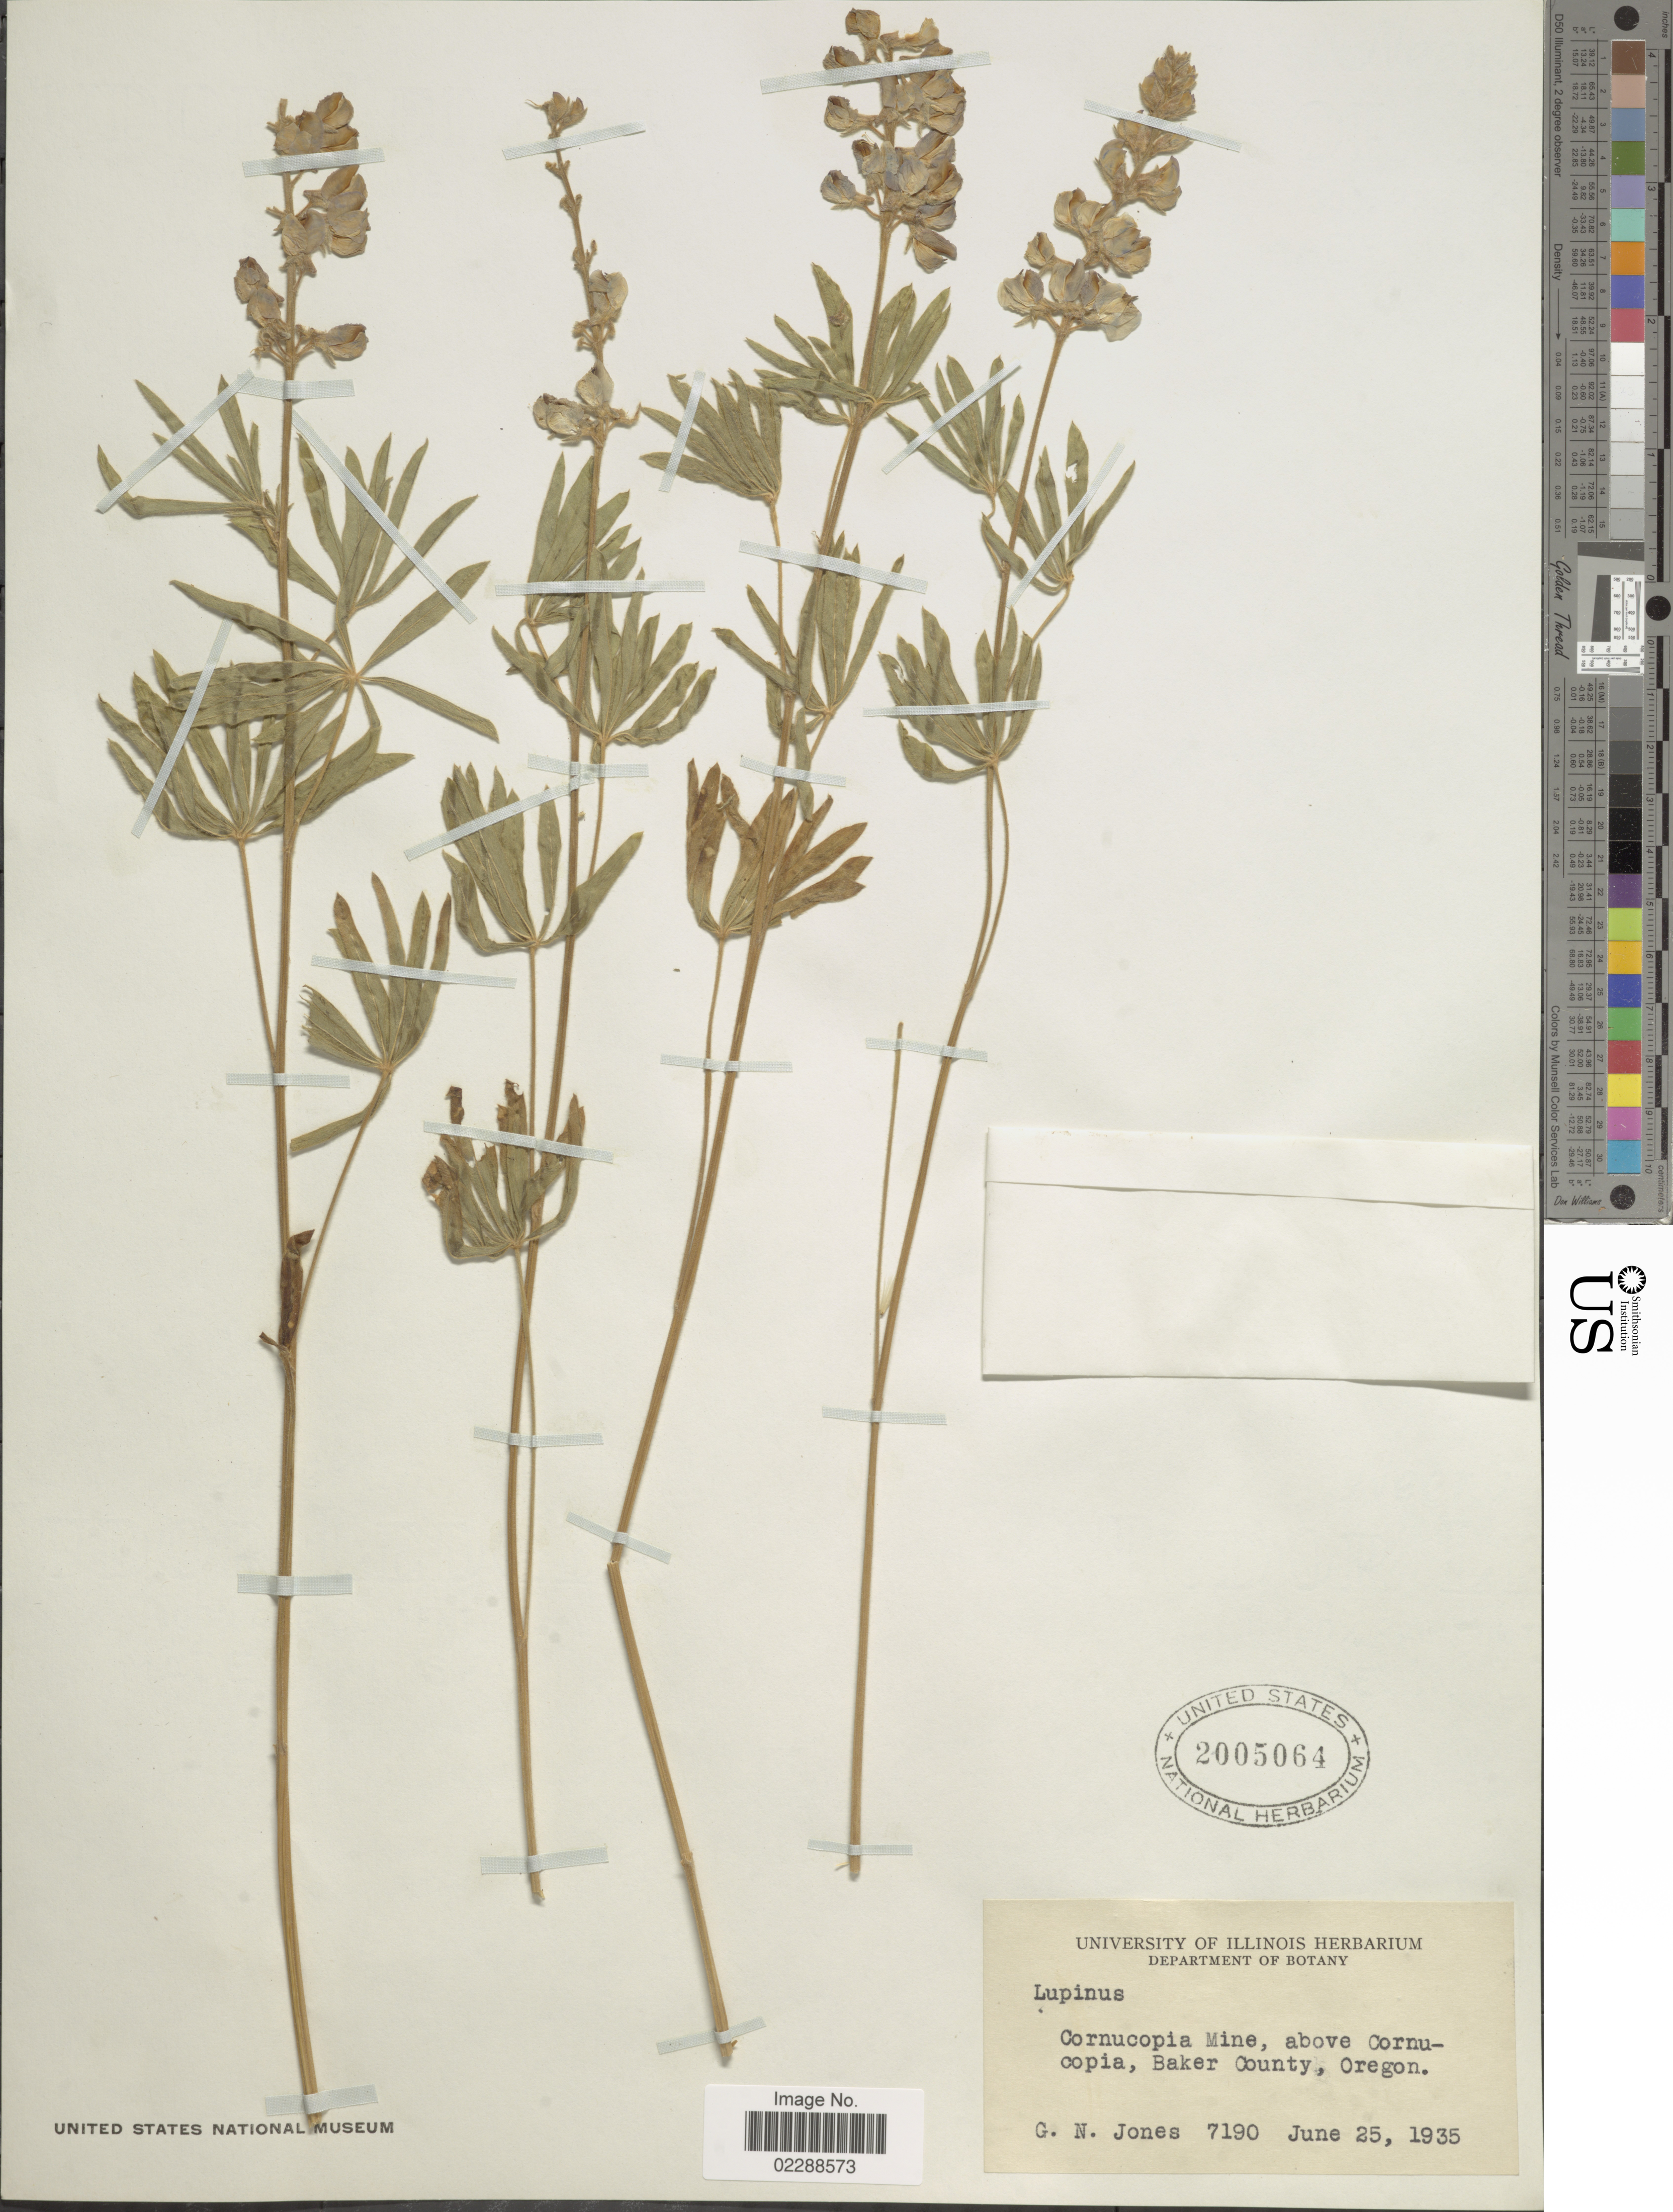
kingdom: Plantae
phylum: Tracheophyta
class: Magnoliopsida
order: Fabales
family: Fabaceae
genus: Lupinus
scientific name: Lupinus sp.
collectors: G. N. Jones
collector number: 7190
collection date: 1935-06-25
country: United States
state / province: Oregon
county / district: Baker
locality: Cornucopia Mine, above Cornucopia, Baker County, Oregon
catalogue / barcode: US 2005064